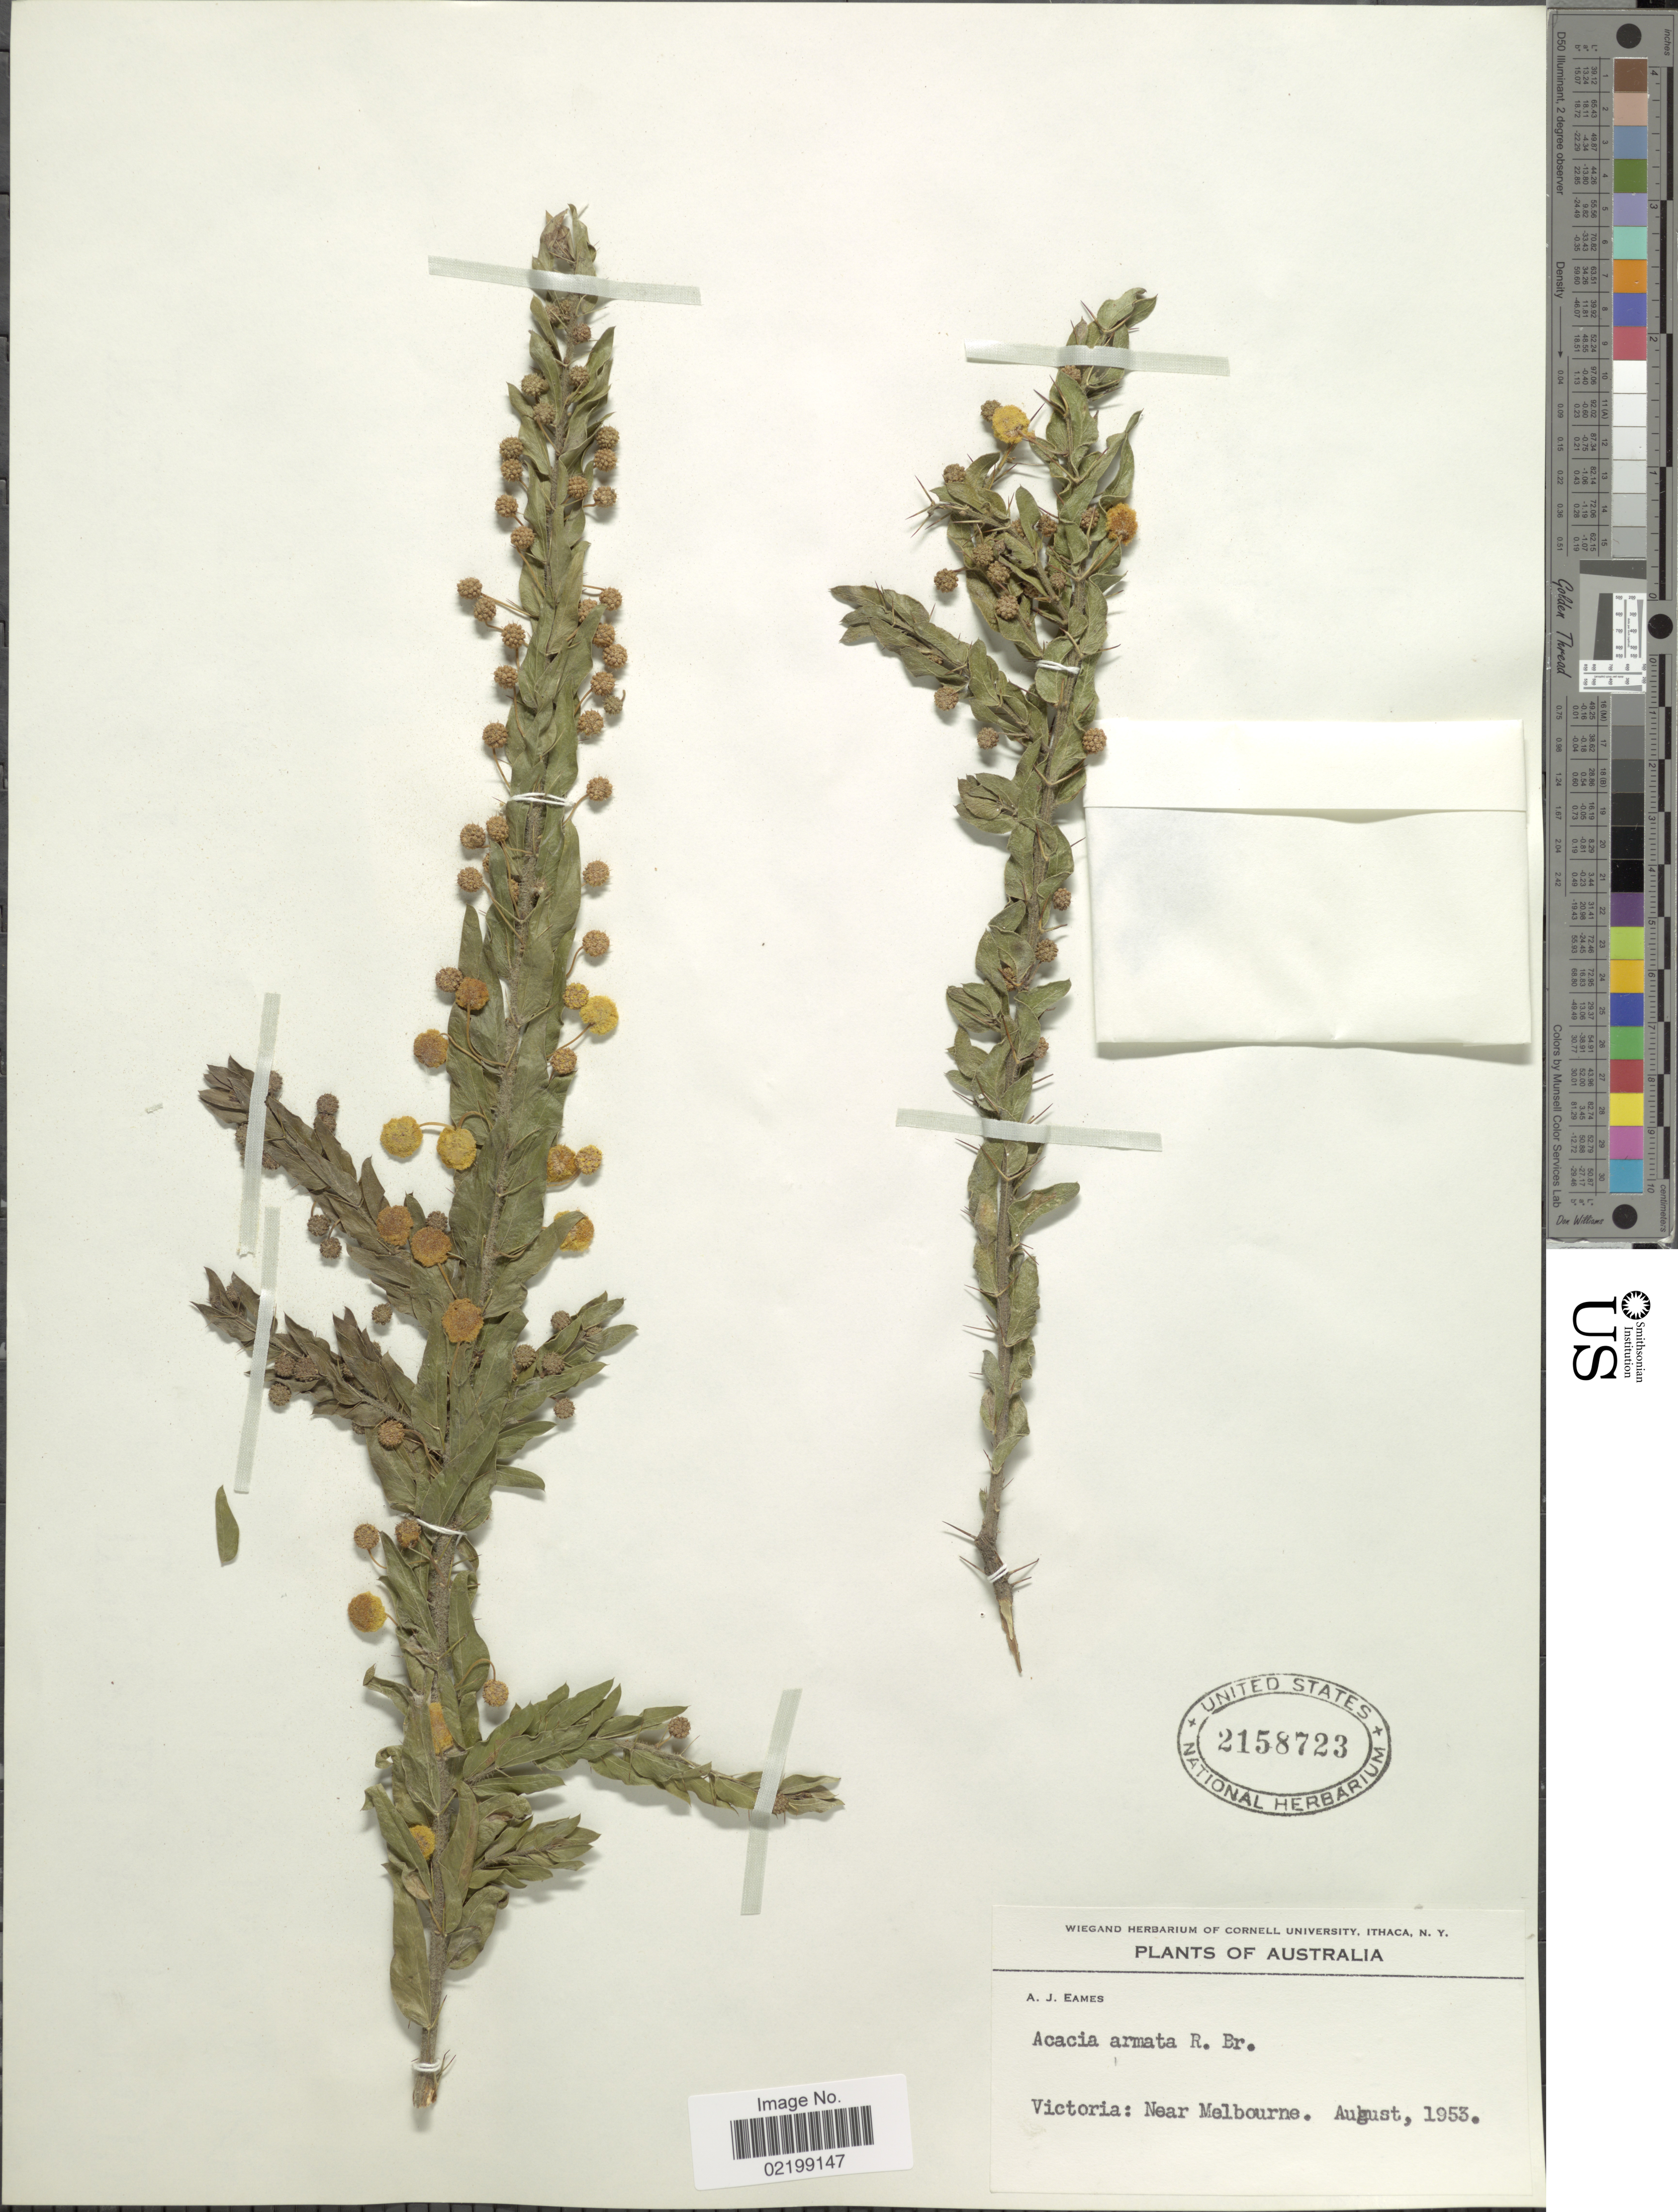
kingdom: Plantae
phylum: Tracheophyta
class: Magnoliopsida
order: Fabales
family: Fabaceae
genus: Acacia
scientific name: Acacia paradoxa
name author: Chiov.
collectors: A. J. Eames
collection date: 1953-08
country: Australia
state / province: Victoria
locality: Victoria: near Melbourne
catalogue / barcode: US 2158723